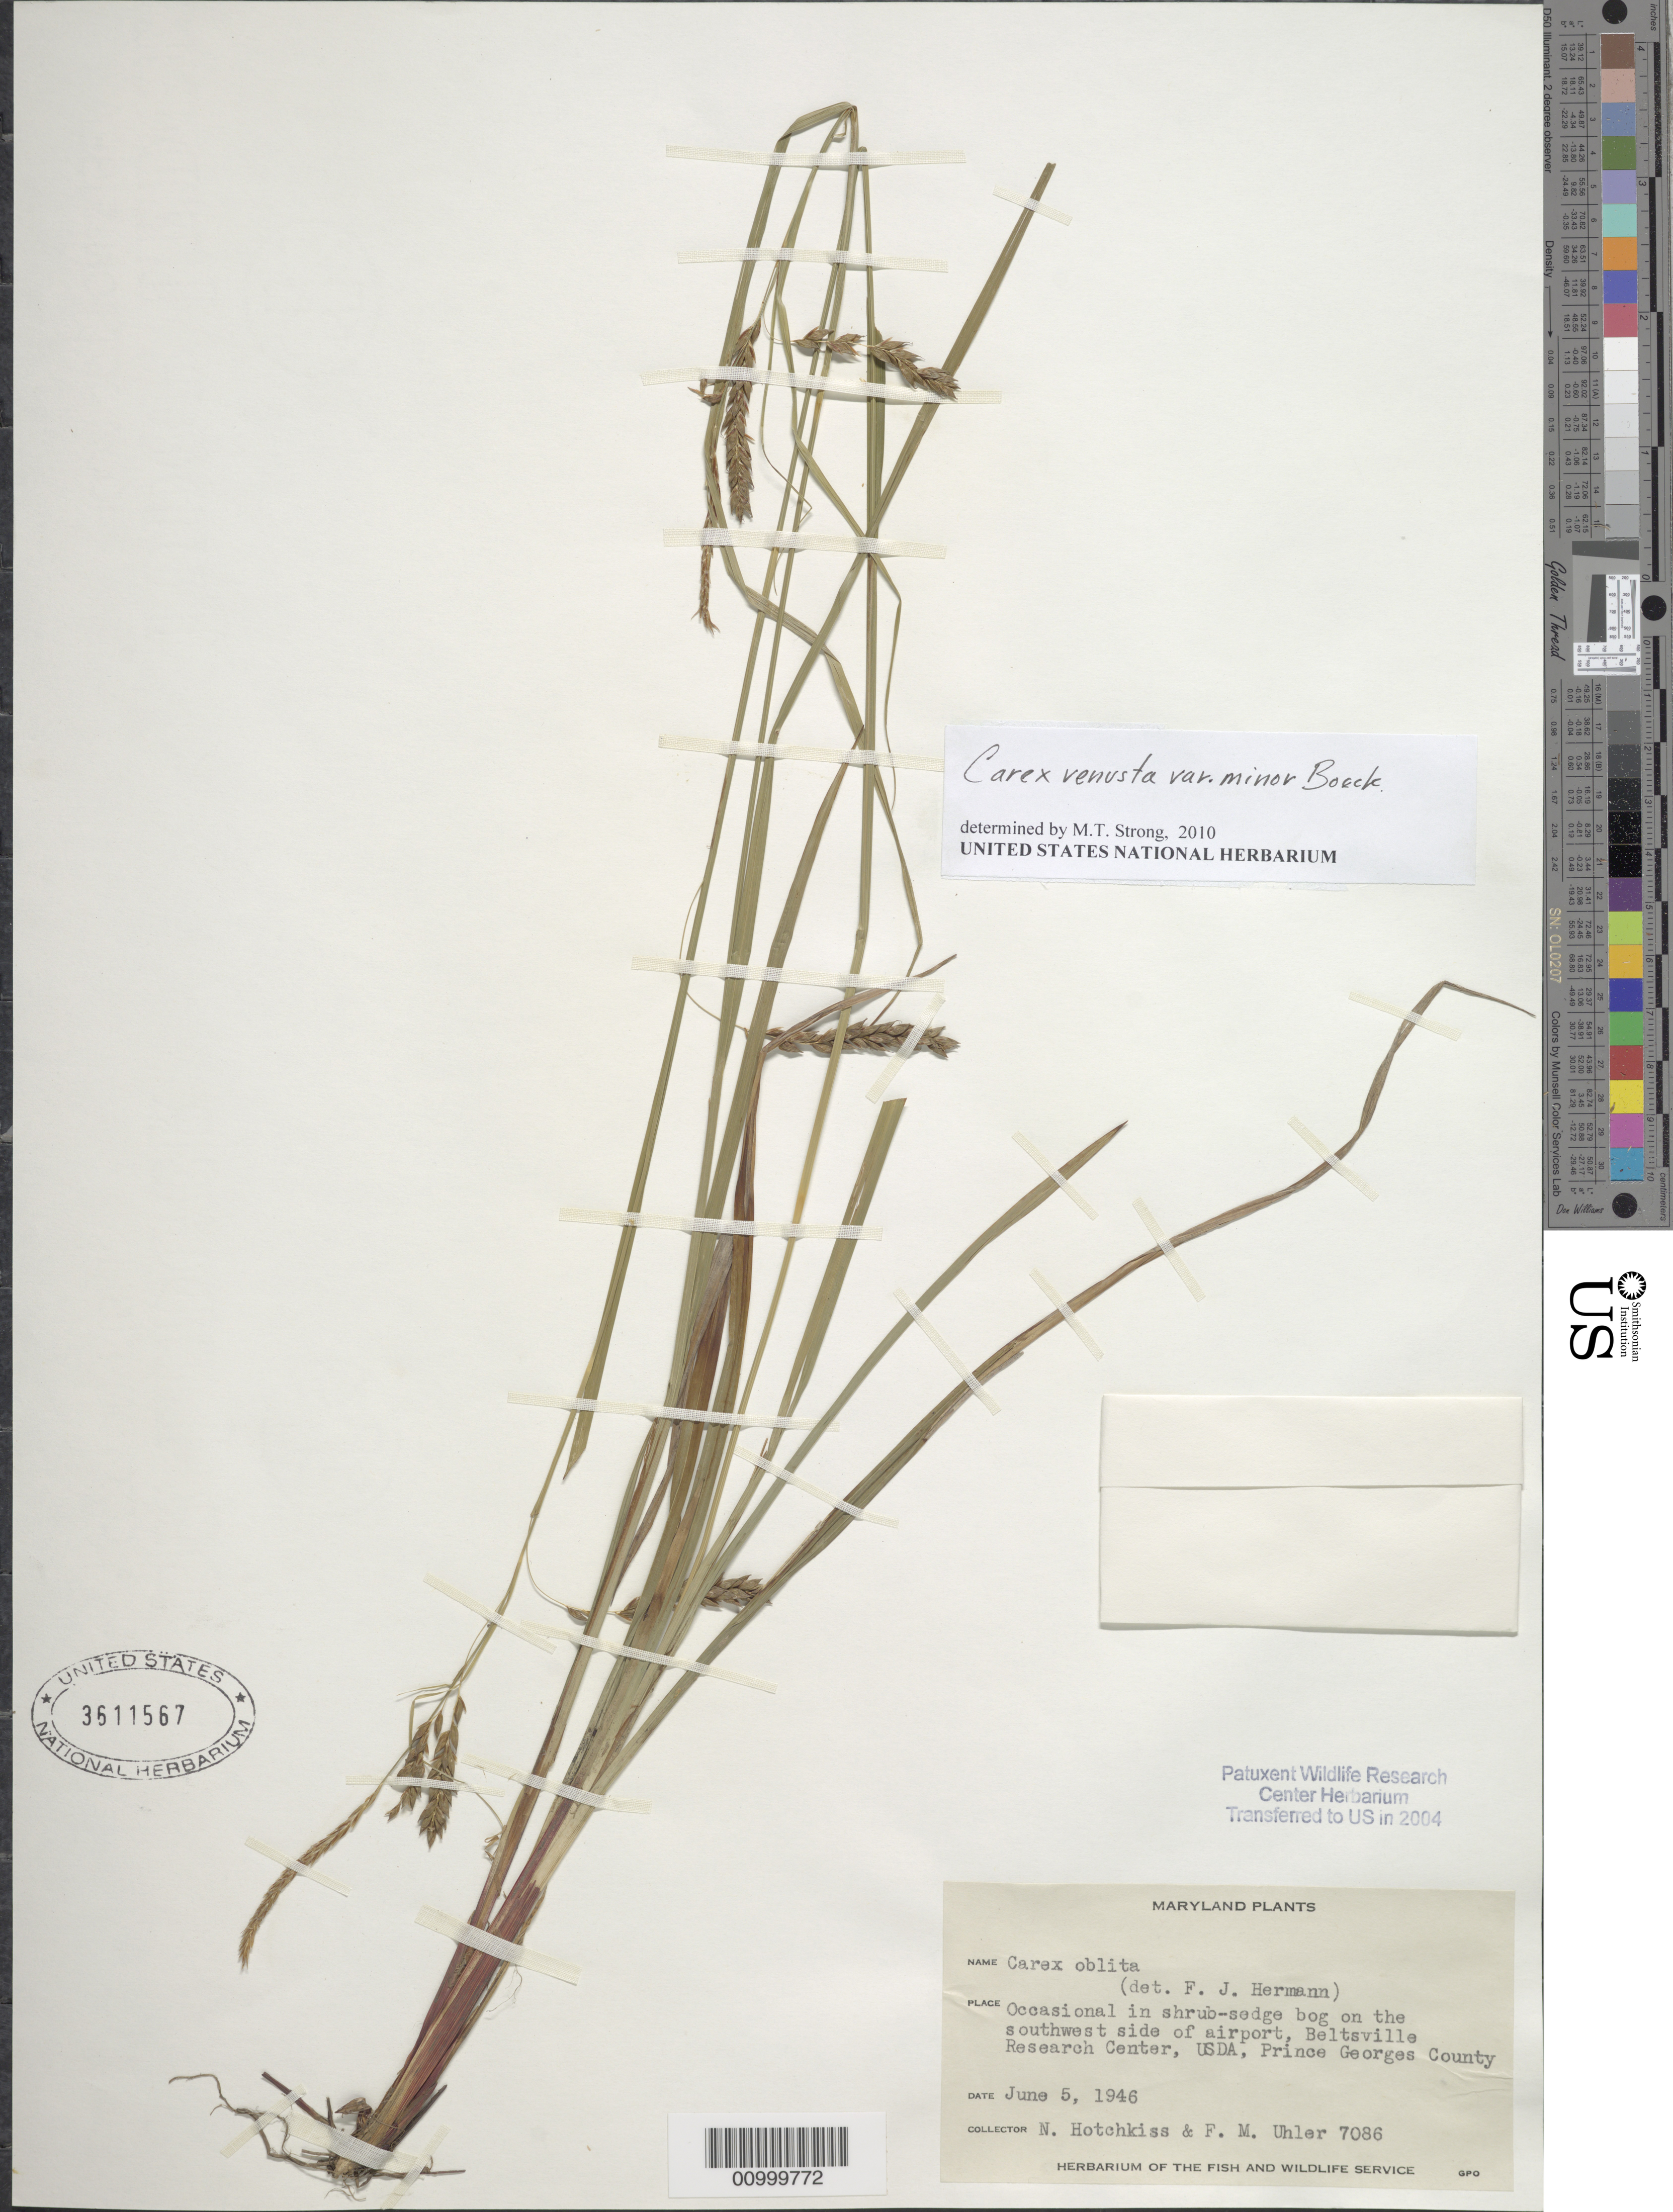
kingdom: Plantae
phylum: Tracheophyta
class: Liliopsida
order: Poales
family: Cyperaceae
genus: Carex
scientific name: Carex venusta var. minor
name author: Boeckeler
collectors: N. Hotchkiss & F. M. Uhler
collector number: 7086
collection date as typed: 05 Jun 1946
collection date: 1946-06-05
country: United States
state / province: Maryland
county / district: Prince George's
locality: Southwest side of airport, Beltsville Research Center, USDA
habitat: shrub-sedge bog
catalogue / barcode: US 3611567